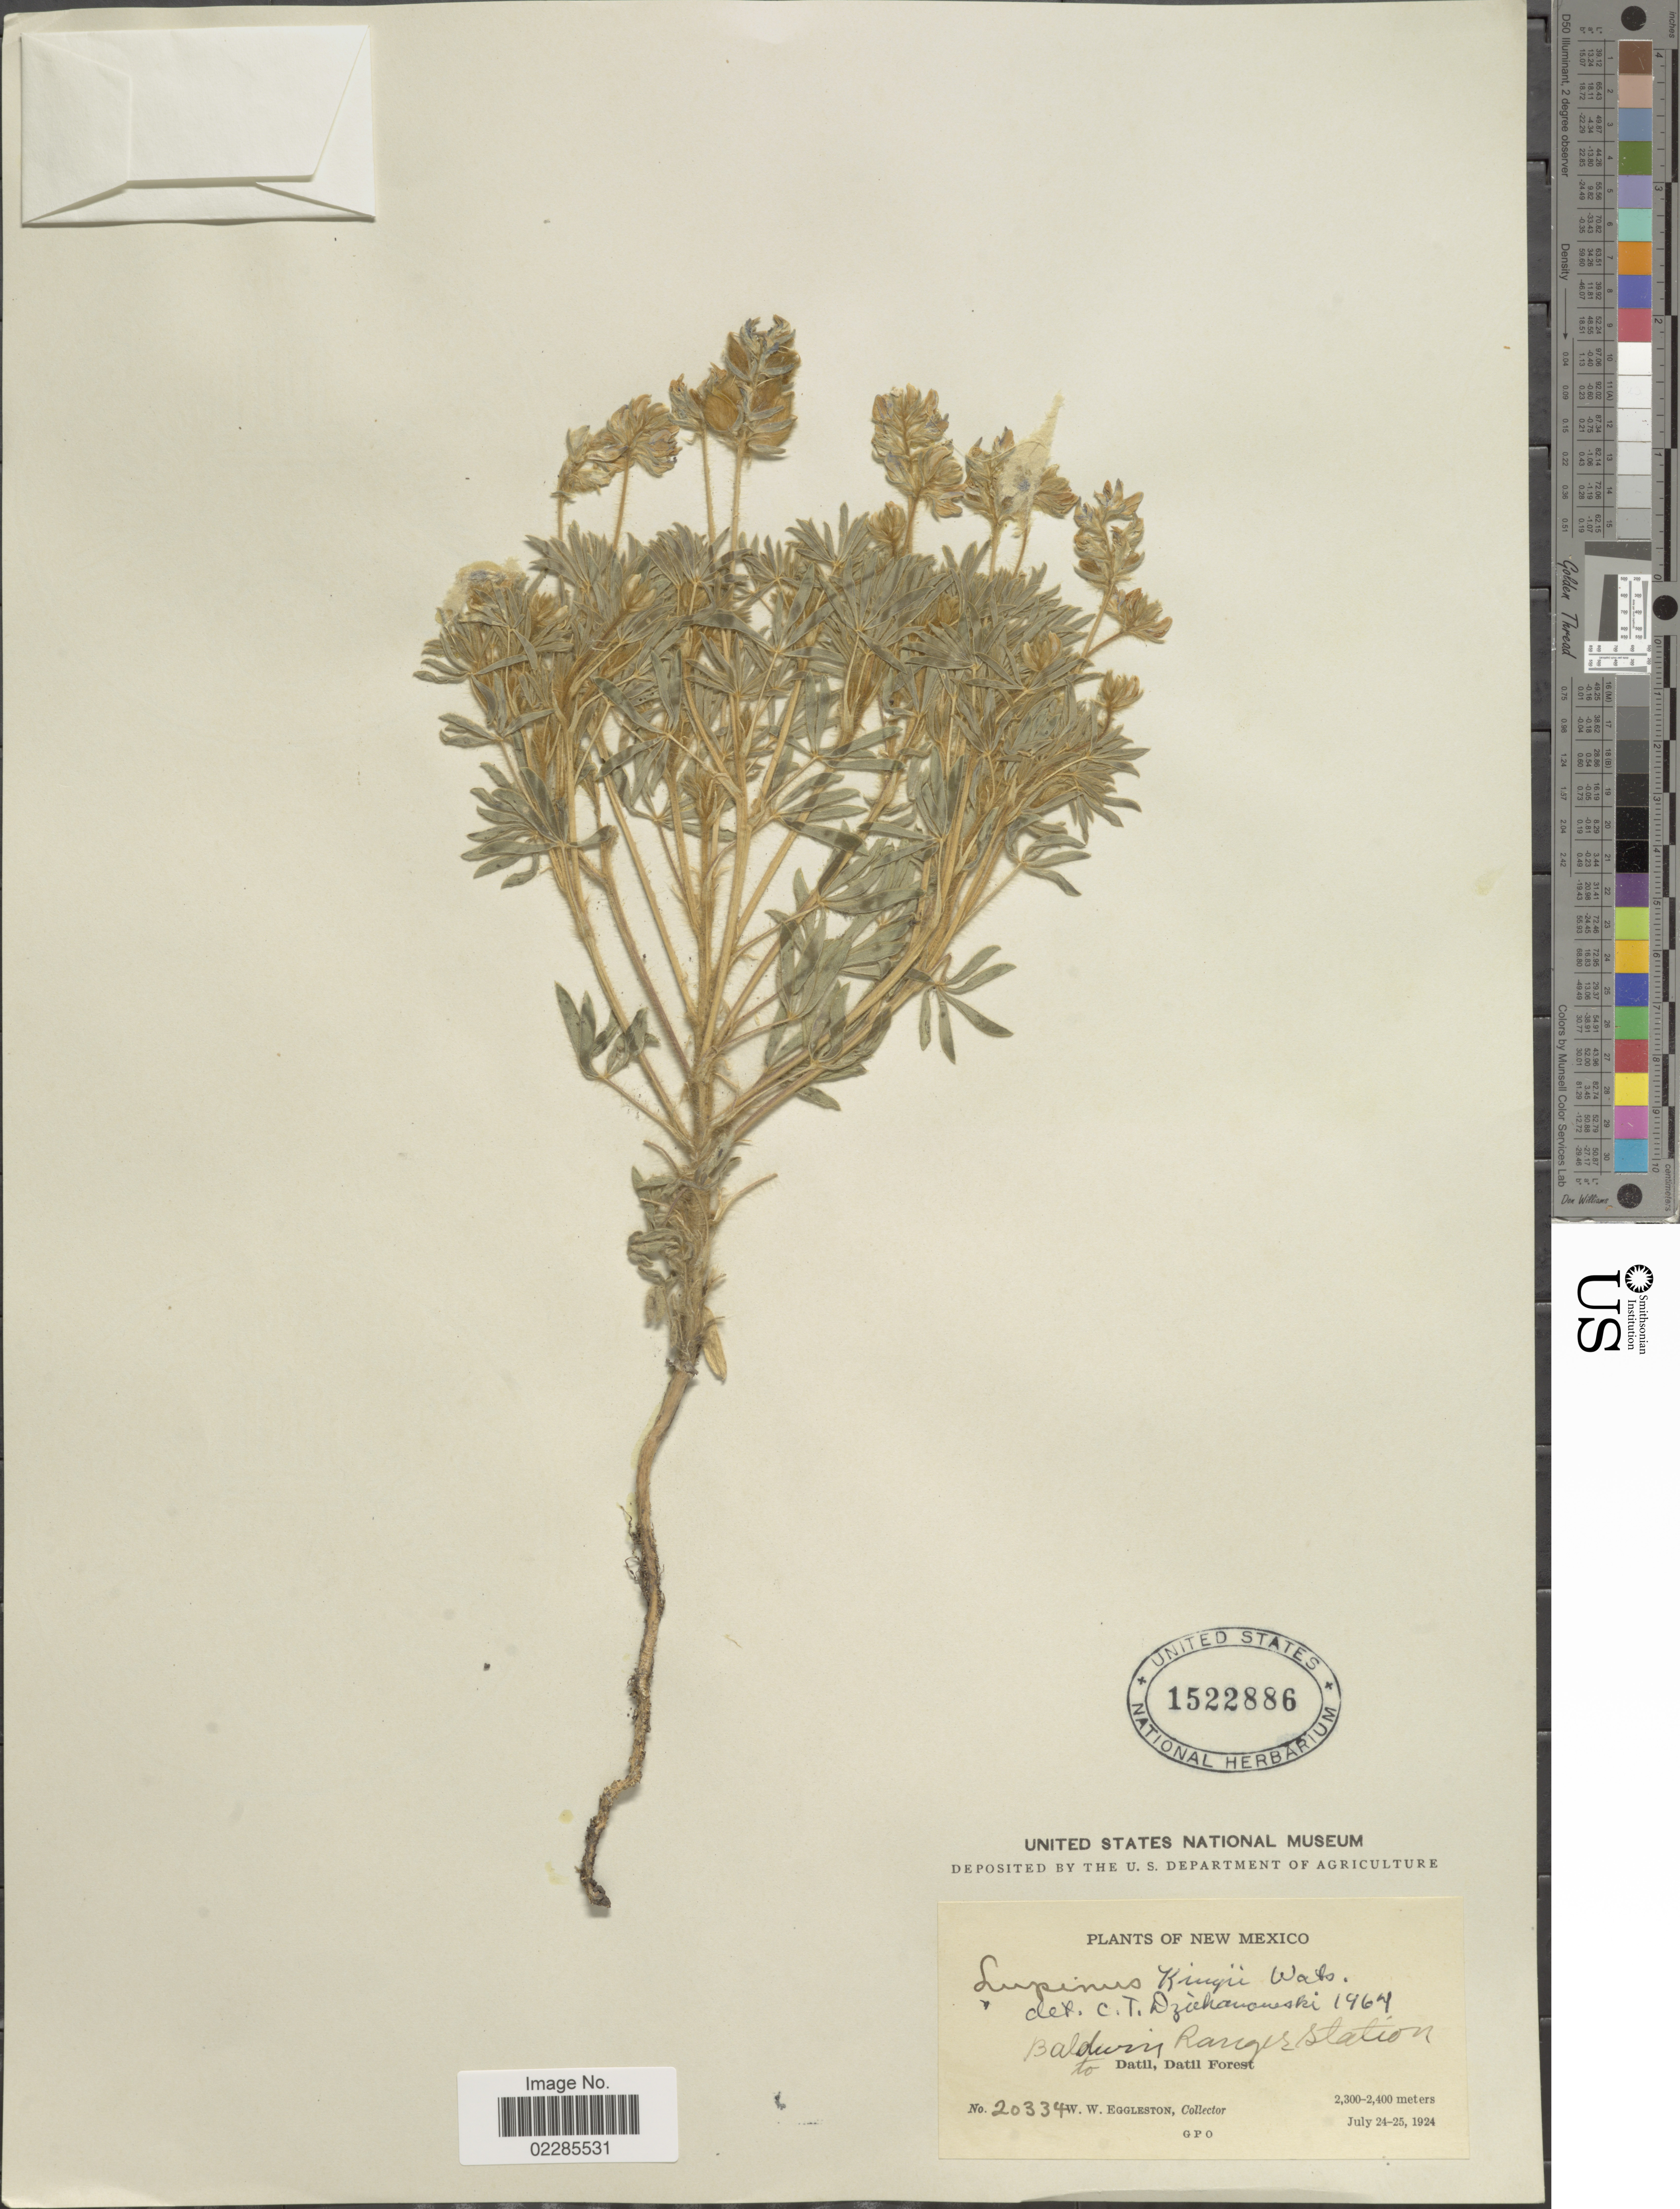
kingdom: Plantae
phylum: Tracheophyta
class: Magnoliopsida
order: Fabales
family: Fabaceae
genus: Lupinus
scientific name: Lupinus kingii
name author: S. Watson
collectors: W. W. Eggleston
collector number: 20334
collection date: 1924-07-24/1924-07-25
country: United States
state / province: New Mexico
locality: Baldwin Ranger Station to Datil, Datil Forest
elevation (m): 2300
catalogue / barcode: US 1522886